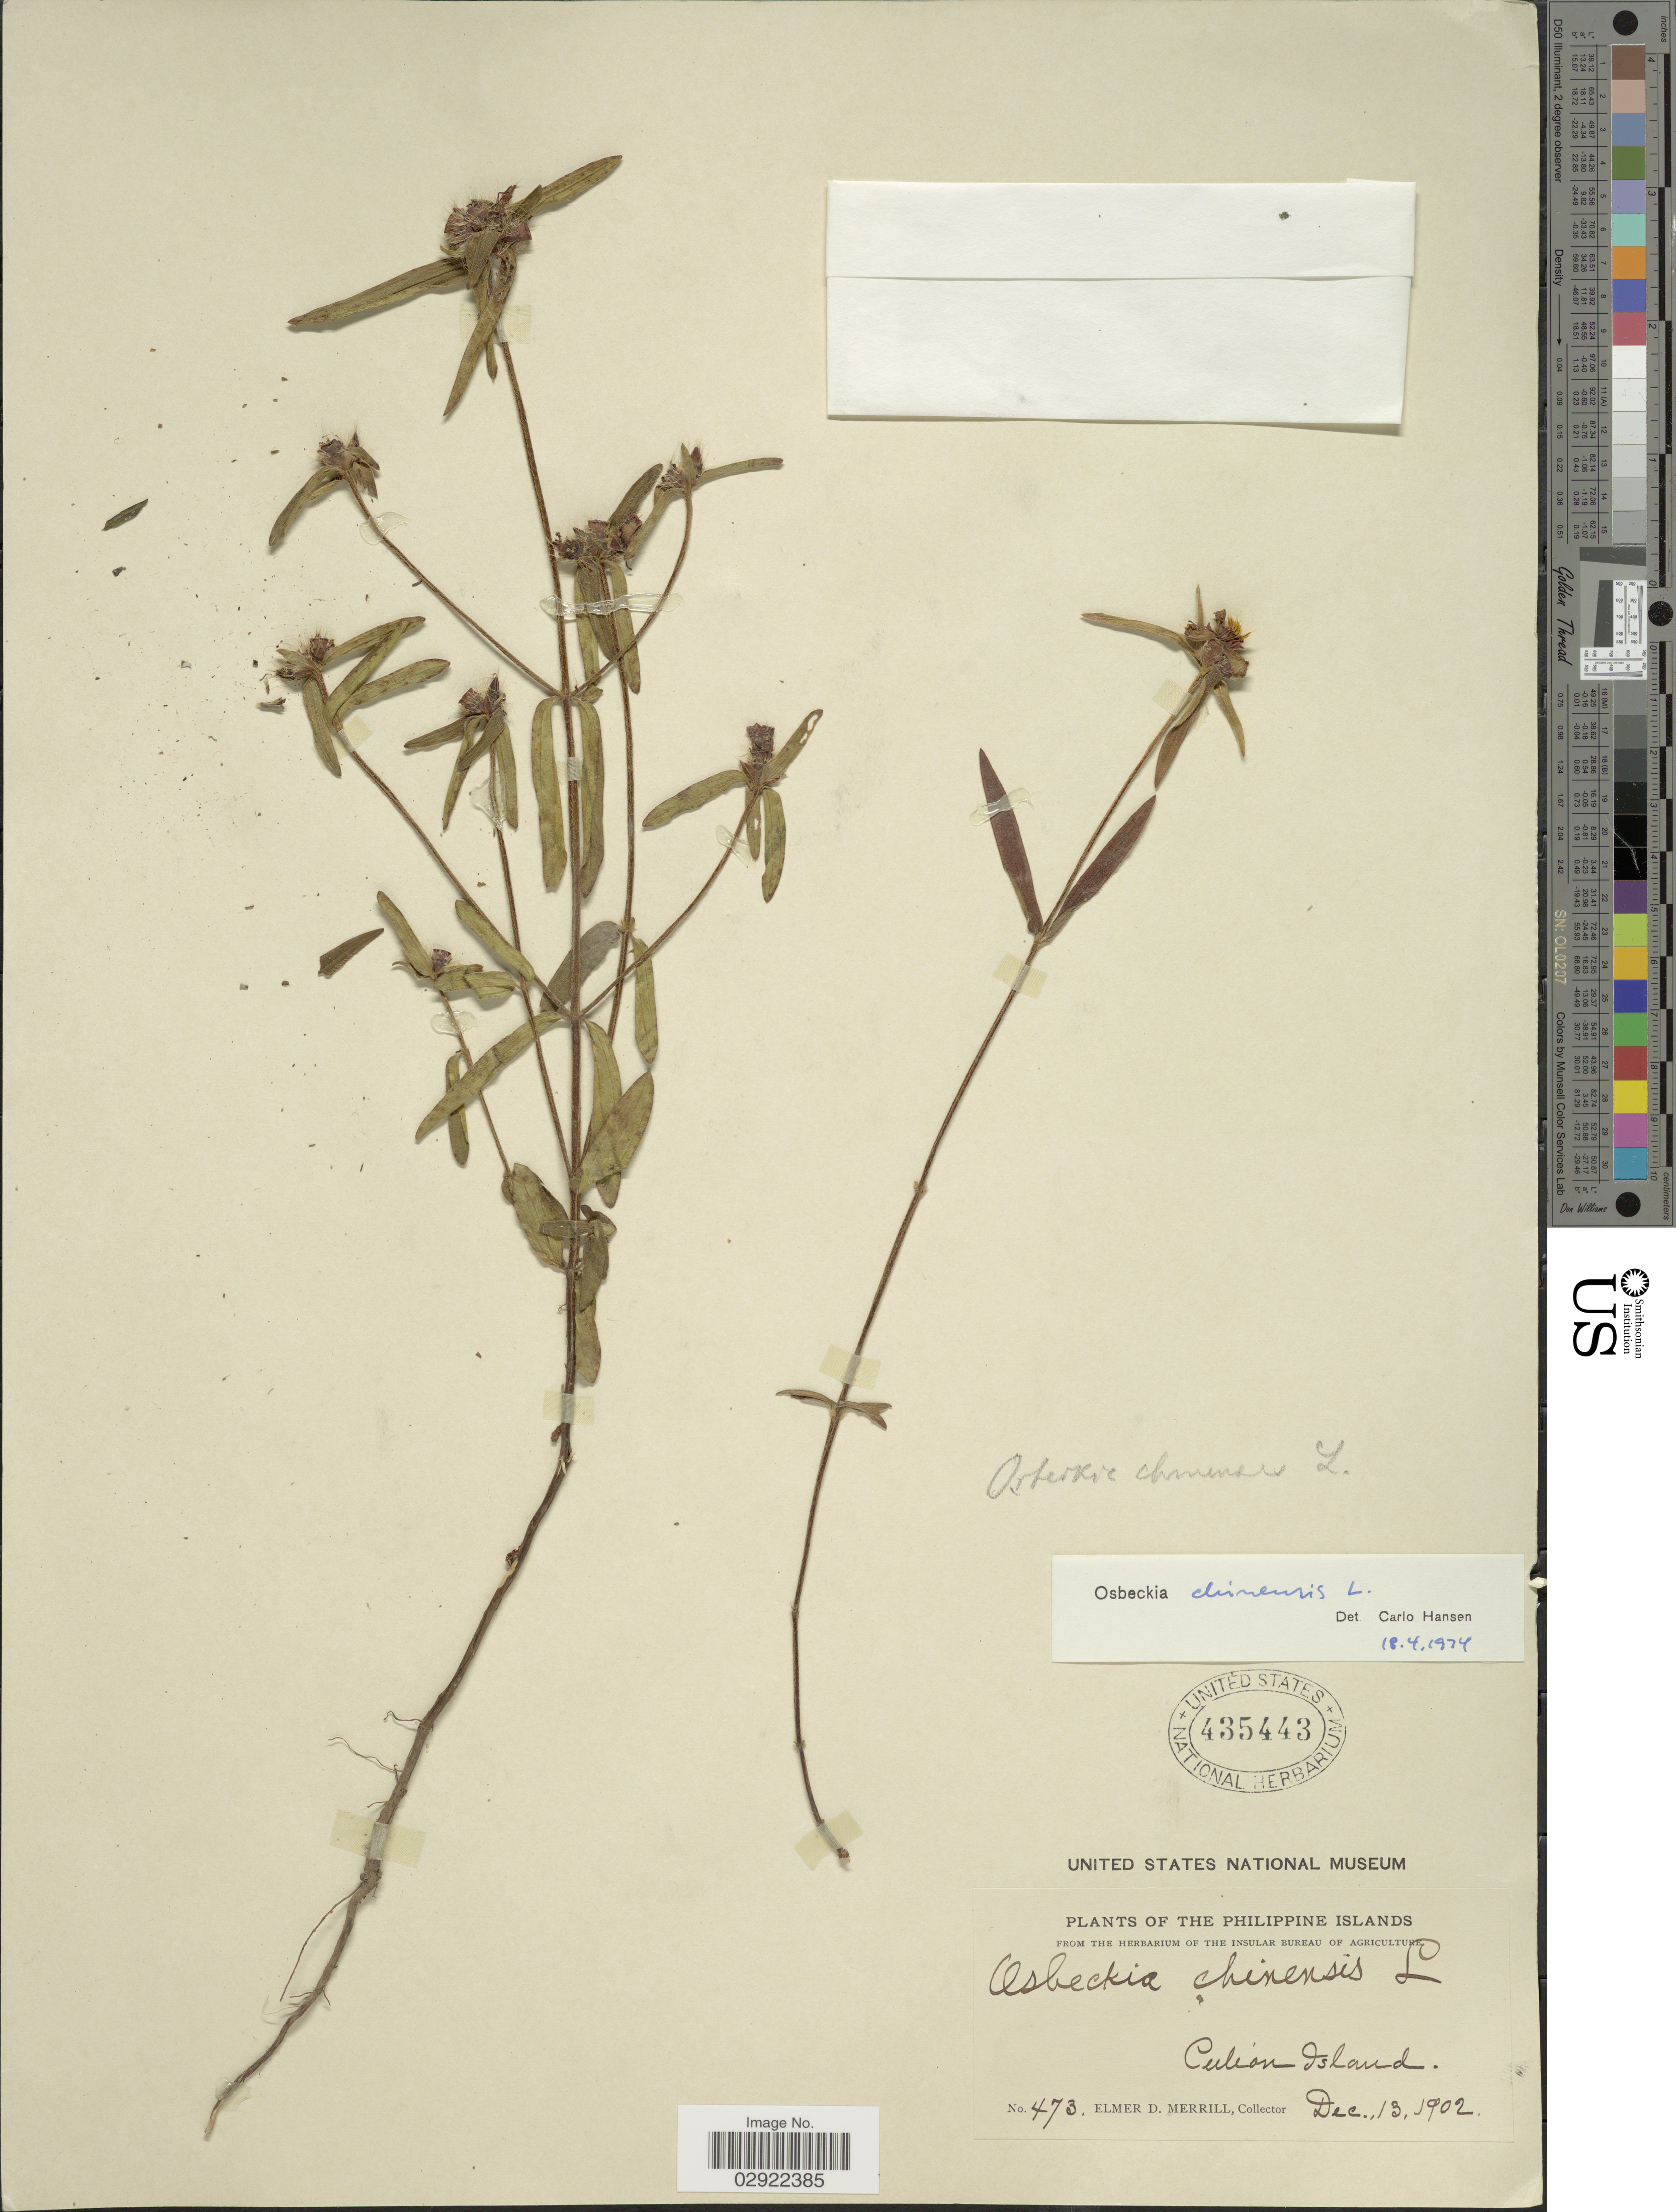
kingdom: Plantae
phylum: Tracheophyta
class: Magnoliopsida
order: Myrtales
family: Melastomataceae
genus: Osbeckia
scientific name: Osbeckia chinensis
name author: L.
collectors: E. D. Merrill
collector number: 473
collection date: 1902-12-13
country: Philippines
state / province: Mimaropa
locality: Culion Island.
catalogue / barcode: US 435443